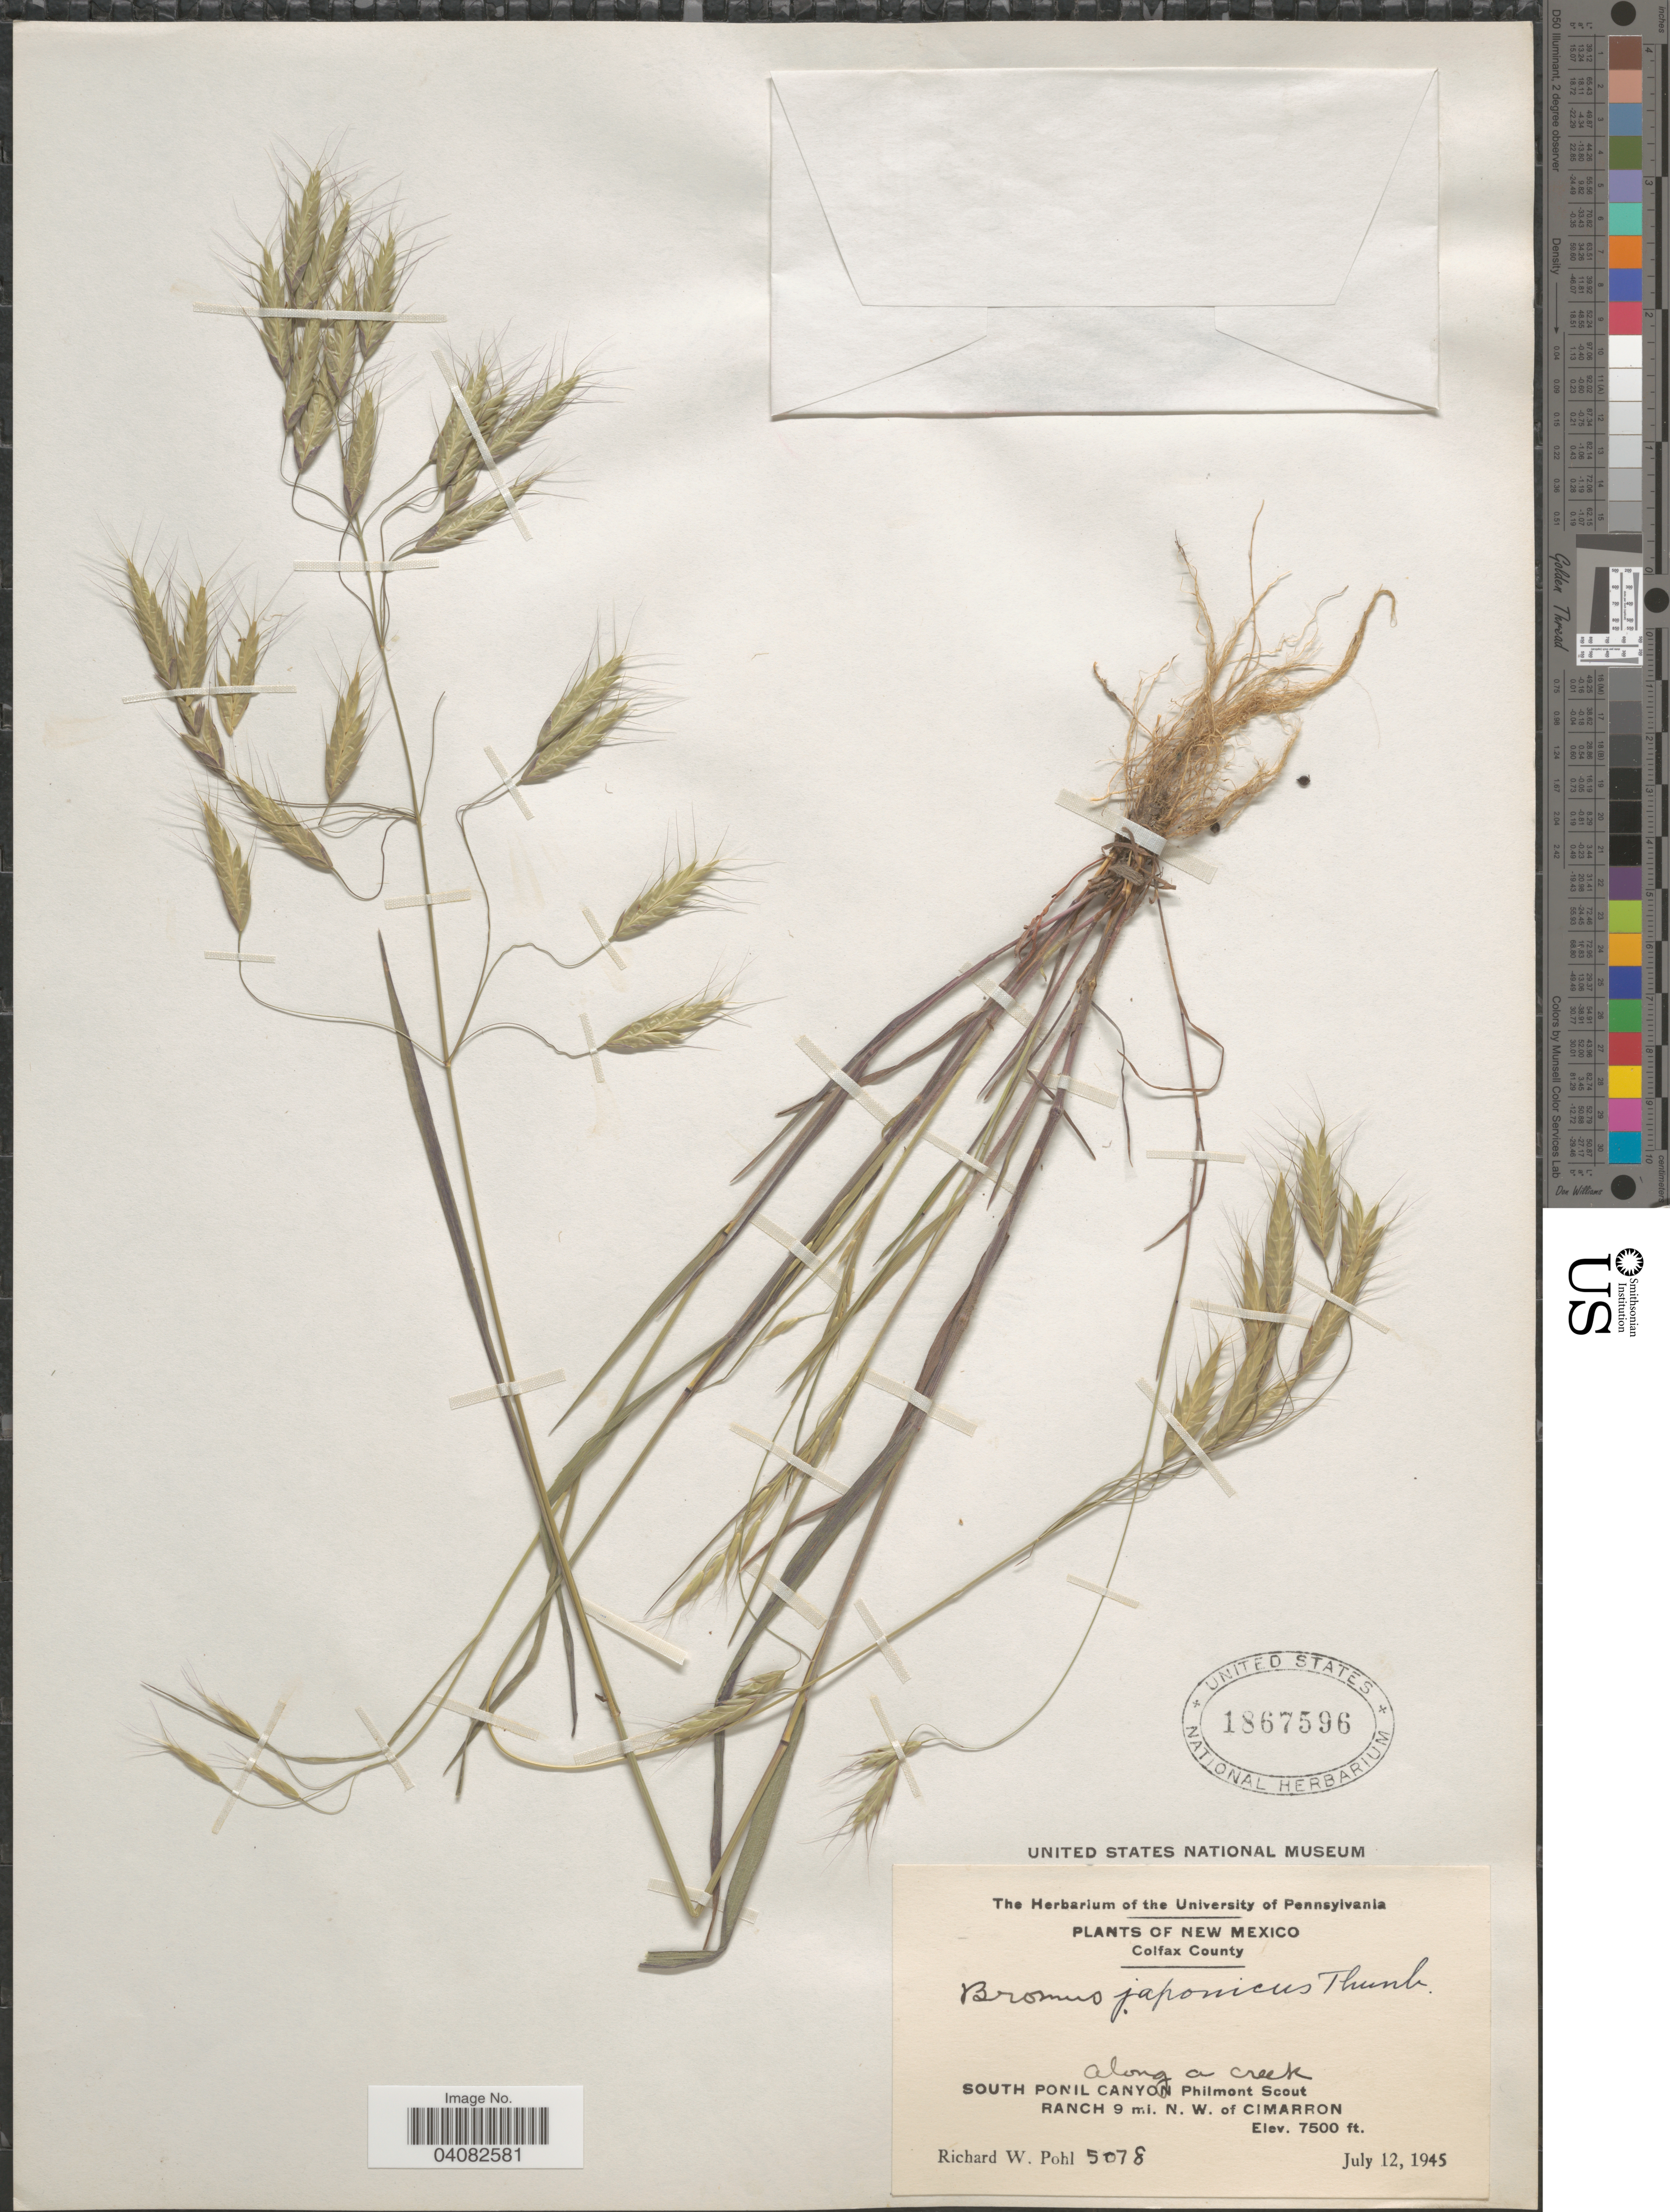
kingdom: Plantae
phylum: Tracheophyta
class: Liliopsida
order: Poales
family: Poaceae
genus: Bromus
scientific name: Bromus japonicus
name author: Houtt.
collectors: R. W. Pohl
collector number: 5078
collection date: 1945-07-12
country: United States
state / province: New Mexico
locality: Colfax County. South Ponil Canyon. Philmont Scout Ranch 9 mi. N. W. of Cimarron. Along a creek.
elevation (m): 2286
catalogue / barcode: US 1867596